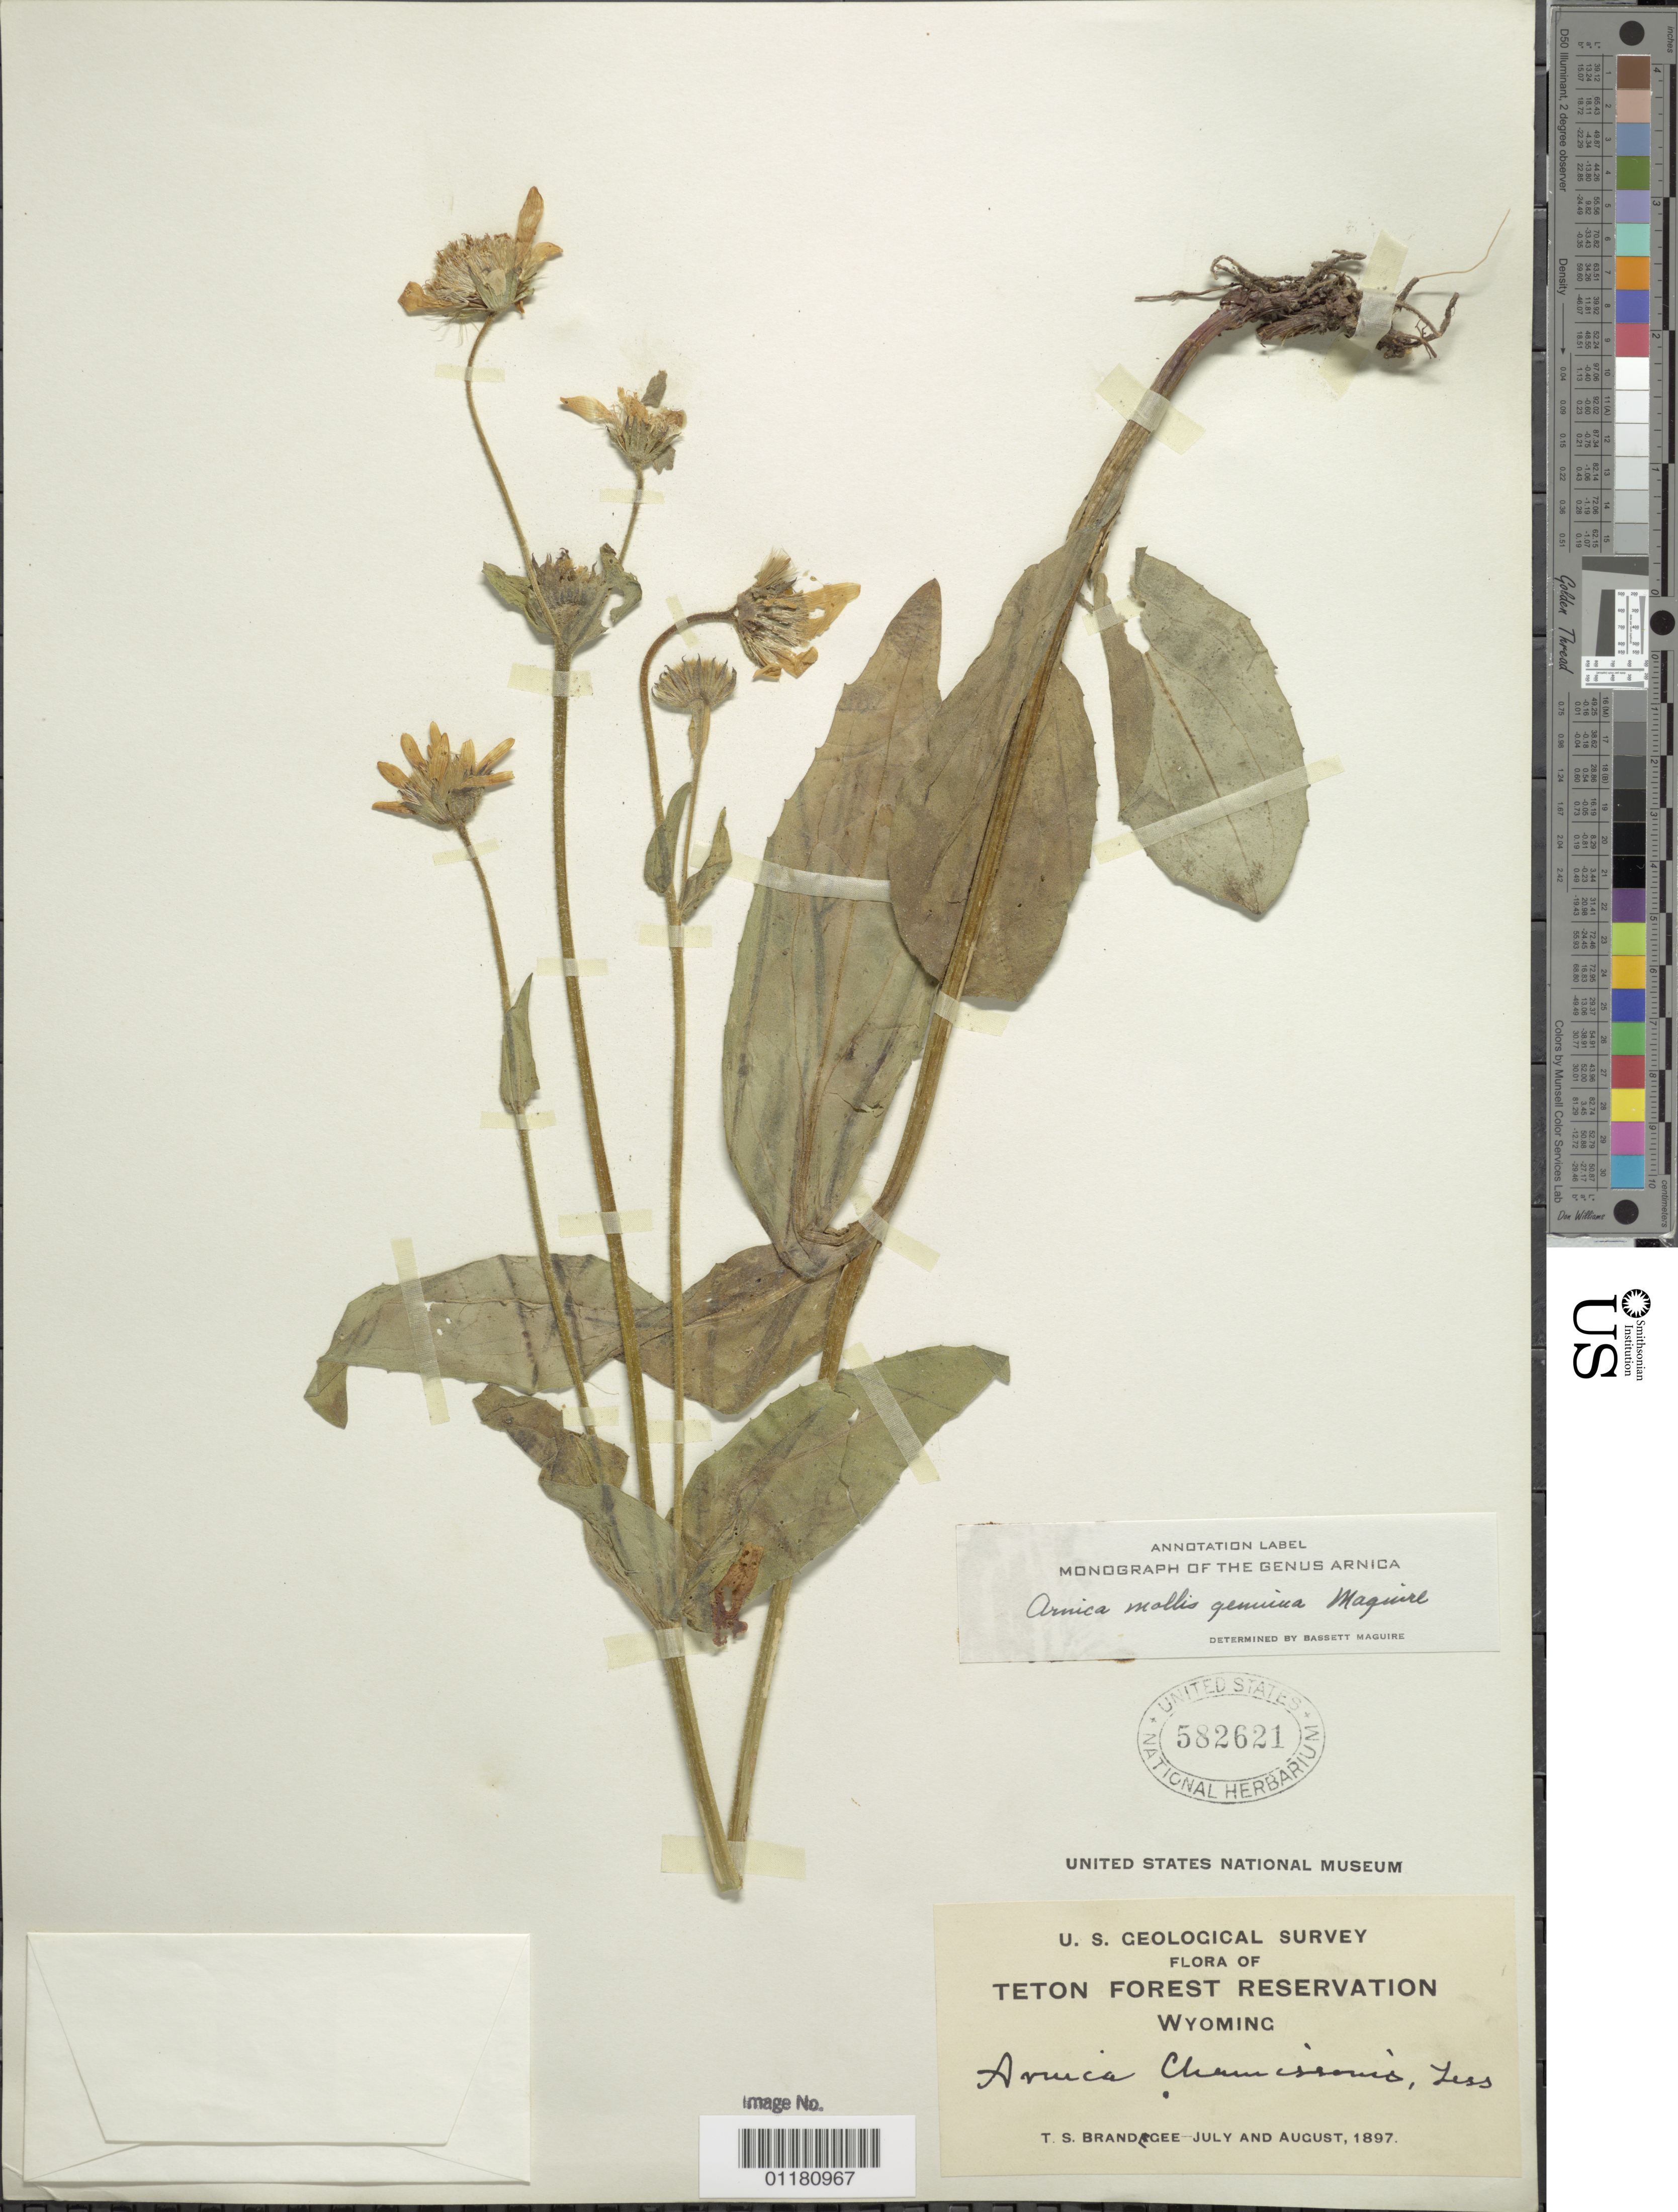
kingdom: Plantae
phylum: Tracheophyta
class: Magnoliopsida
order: Asterales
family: Asteraceae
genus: Arnica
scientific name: Arnica mollis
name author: Hook.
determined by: Maguire, Bassett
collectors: T. S. Brandegee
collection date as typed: Jul 1897 to -- Aug 1897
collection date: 1897-07/1897-08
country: United States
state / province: Wyoming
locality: Teton Forest Reservation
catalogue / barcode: US 582621